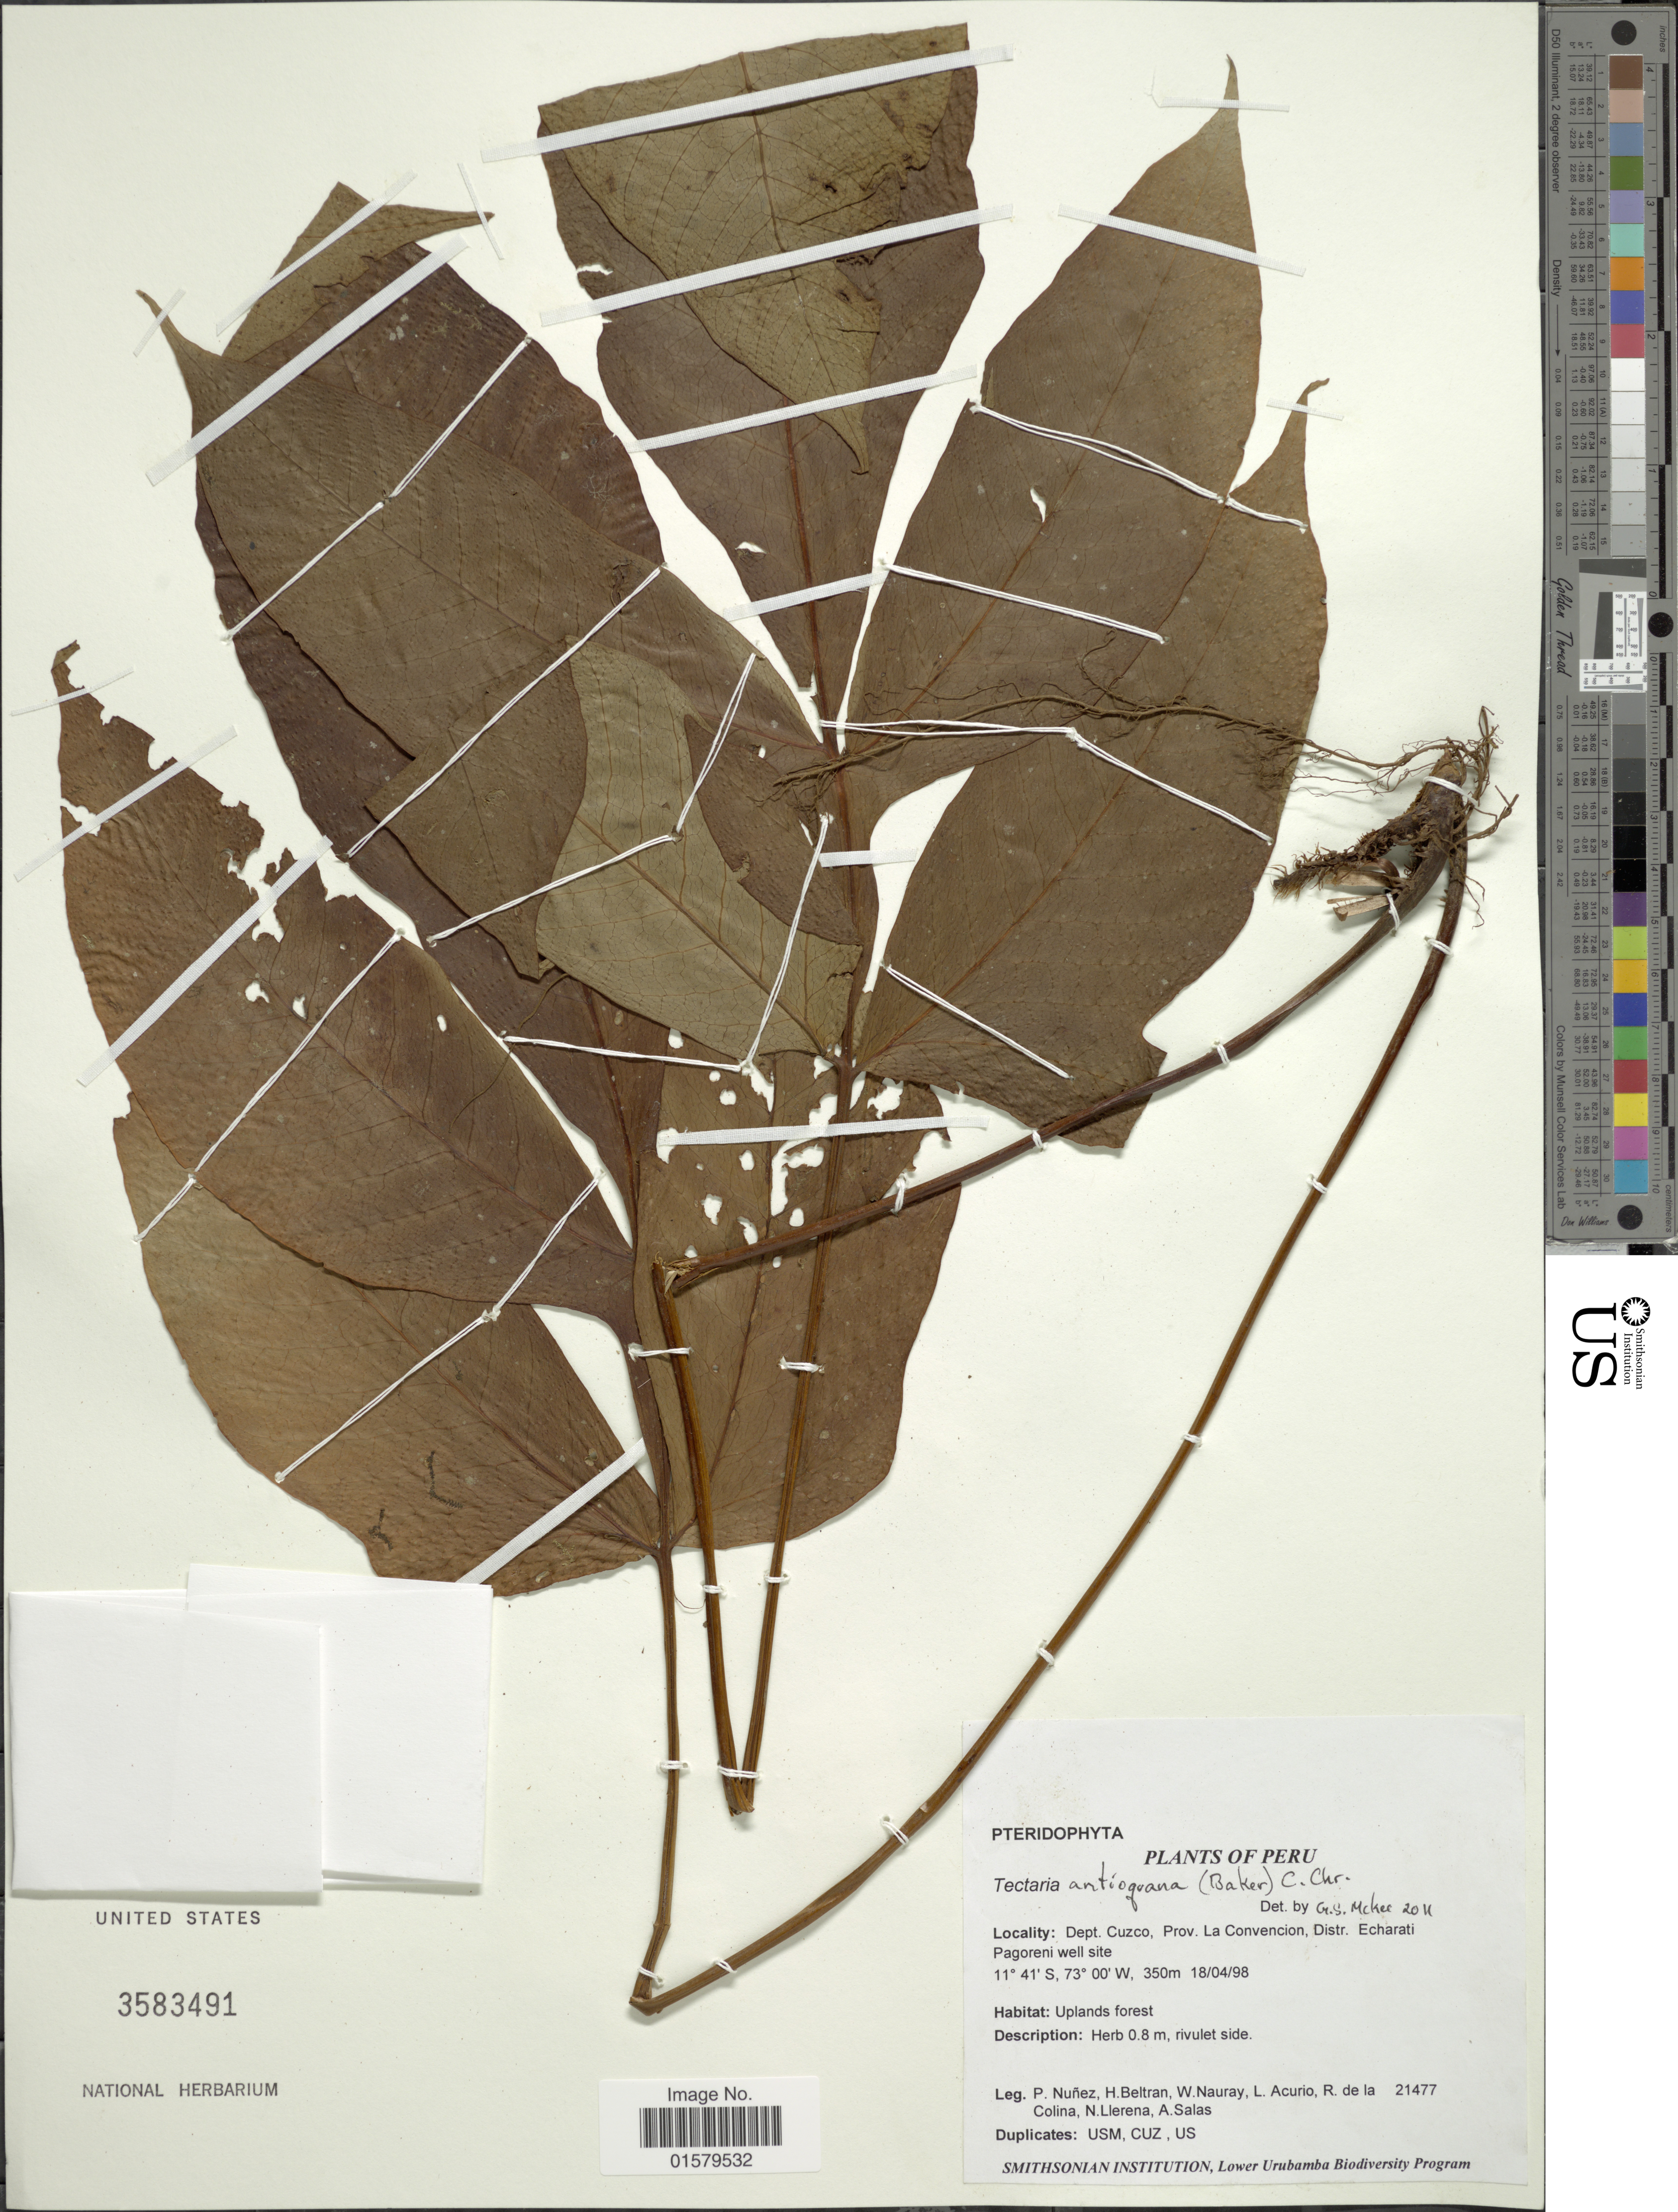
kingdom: Plantae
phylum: Tracheophyta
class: Polypodiopsida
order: Polypodiales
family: Tectariaceae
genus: Tectaria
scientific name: Tectaria antioquiana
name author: (Baker) C. Chr.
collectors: P. Nuñez V., H. Beltran, W. Nauray, L. Acurio & et al.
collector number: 21477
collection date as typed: Transcribed d/m/y: 18/4/98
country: Peru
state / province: Cusco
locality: Dept. Cuzco, Prov. La Convencion, Distr. Echarati Pagoreni well site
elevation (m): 350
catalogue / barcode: US 3583491